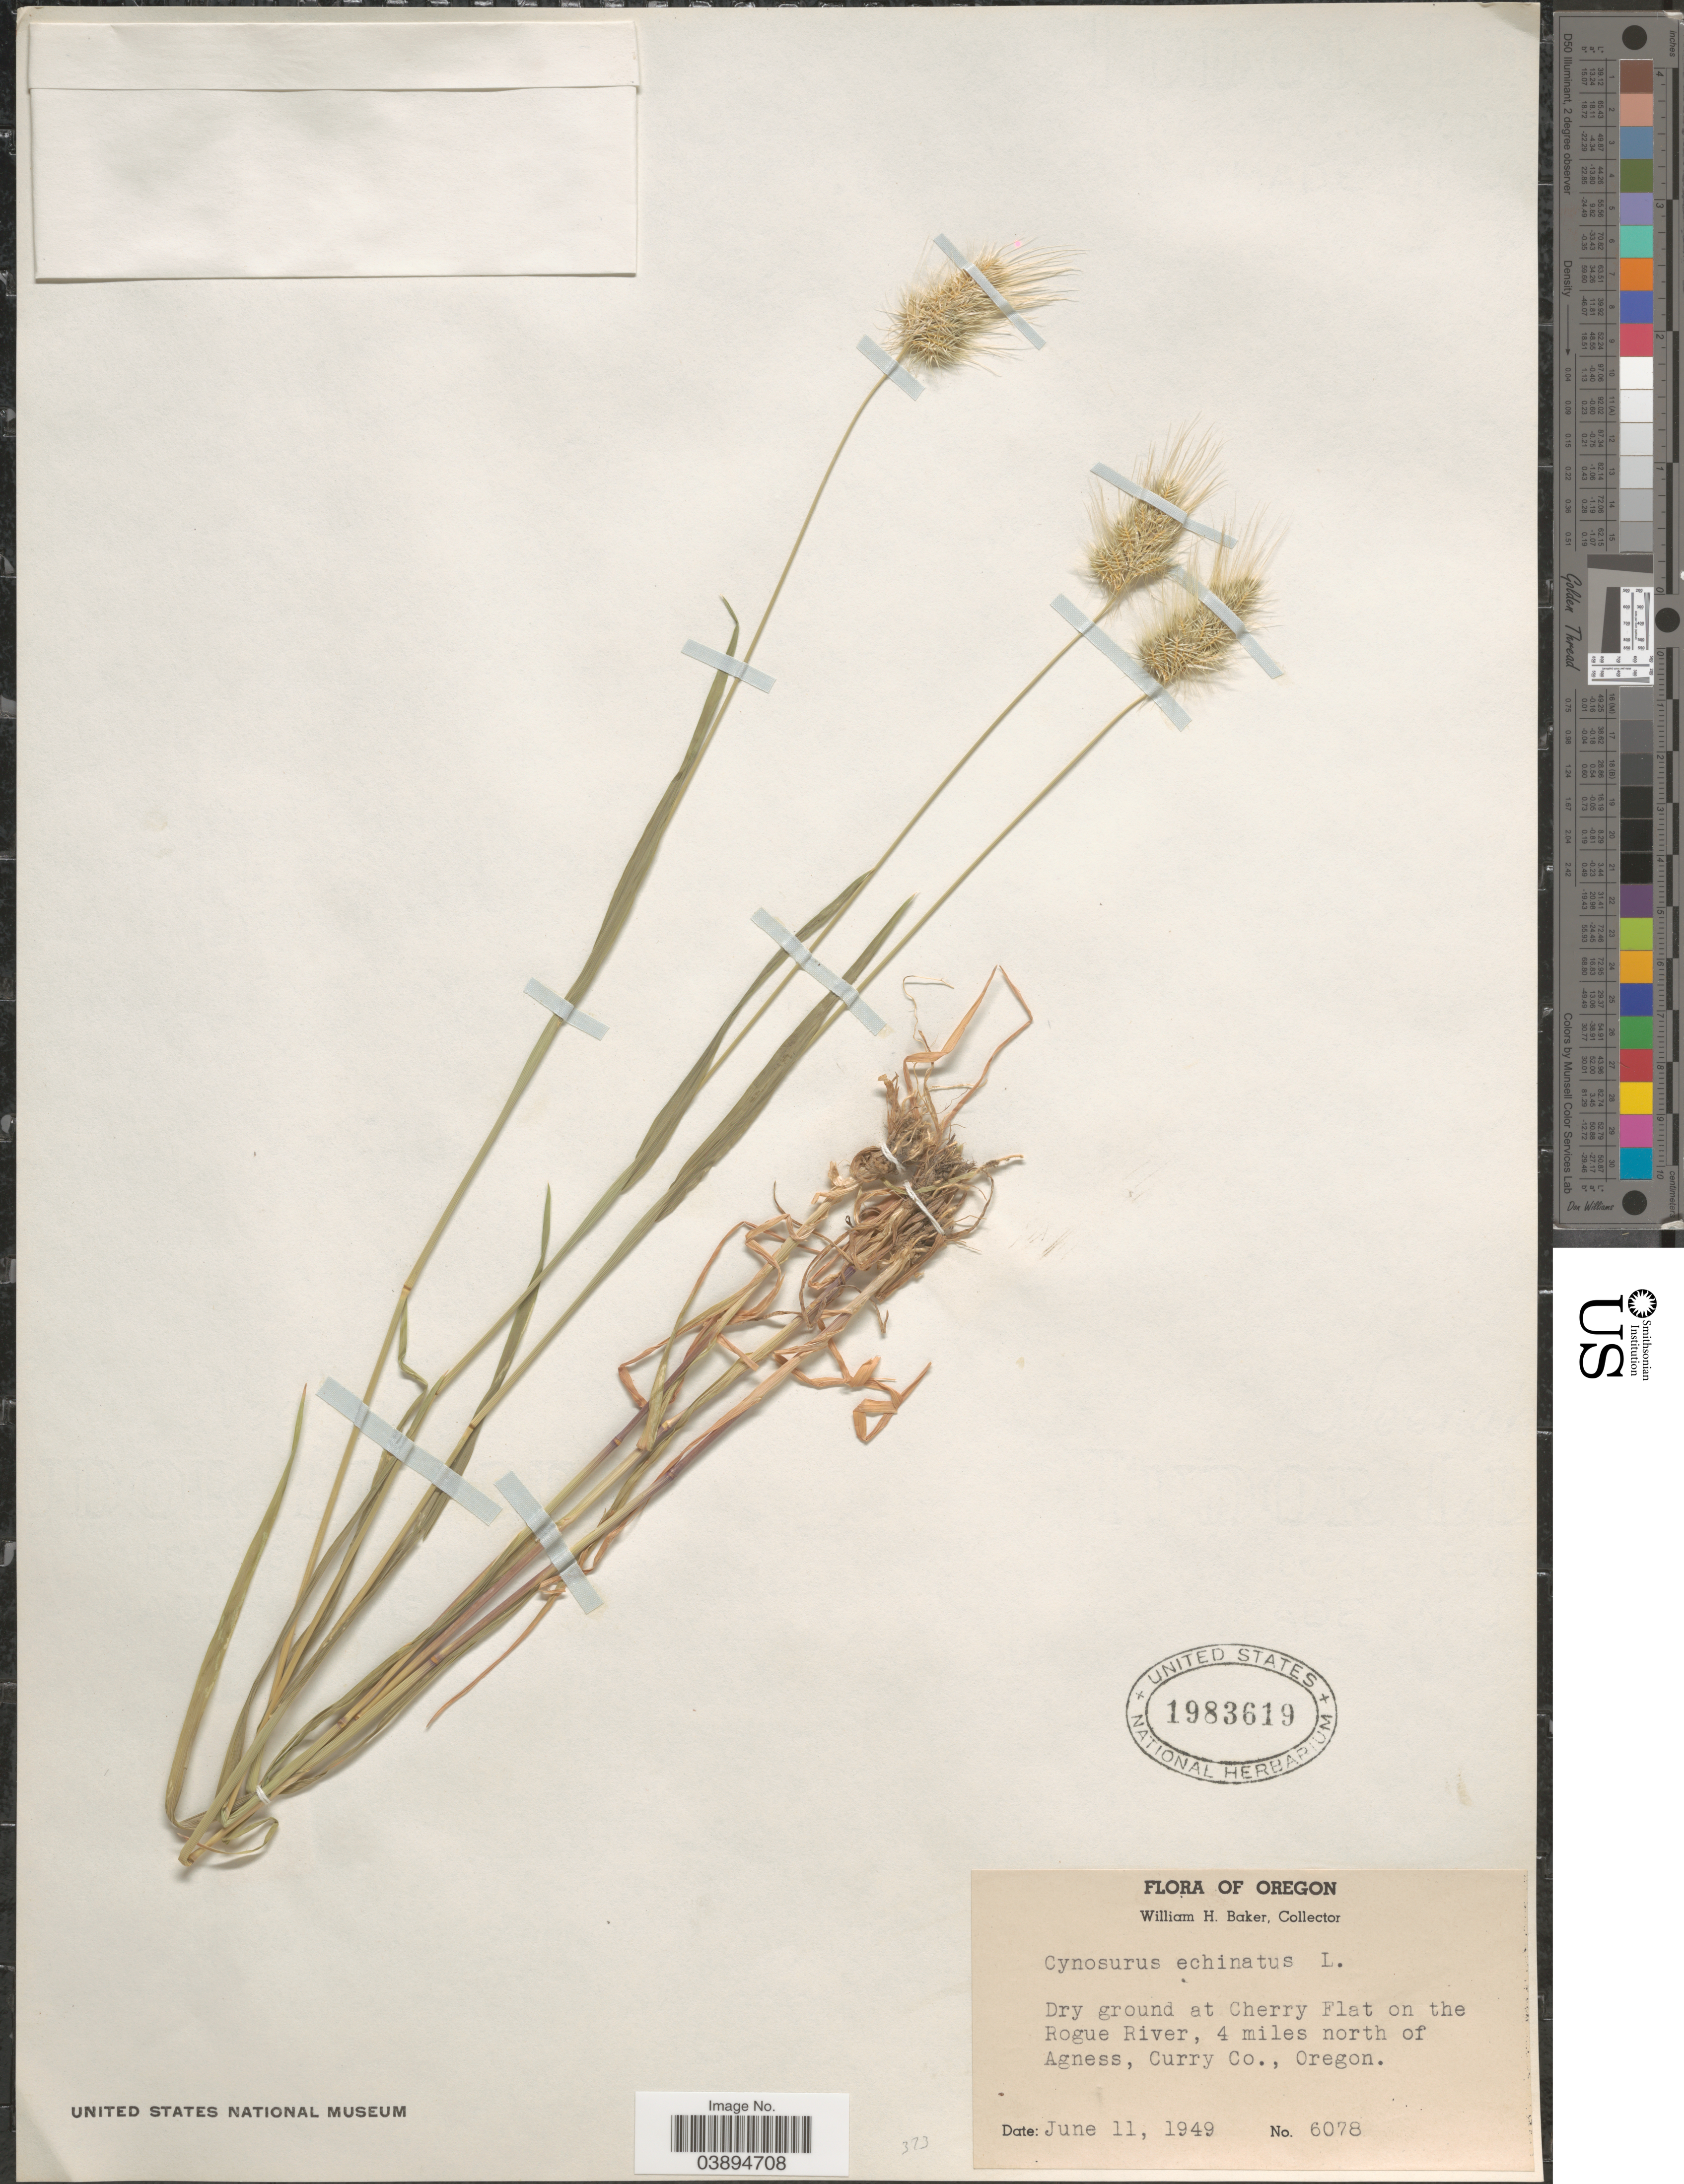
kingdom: Plantae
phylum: Tracheophyta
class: Liliopsida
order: Poales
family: Poaceae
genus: Cynosurus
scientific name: Cynosurus echinatus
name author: L.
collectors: W. H. Baker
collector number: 6078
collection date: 1949-06-11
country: United States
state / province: Oregon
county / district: Curry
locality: Dry ground at Cherry Flat on the Rogue River, 4 miles north of Agness, Curry Co.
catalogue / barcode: US 1983619